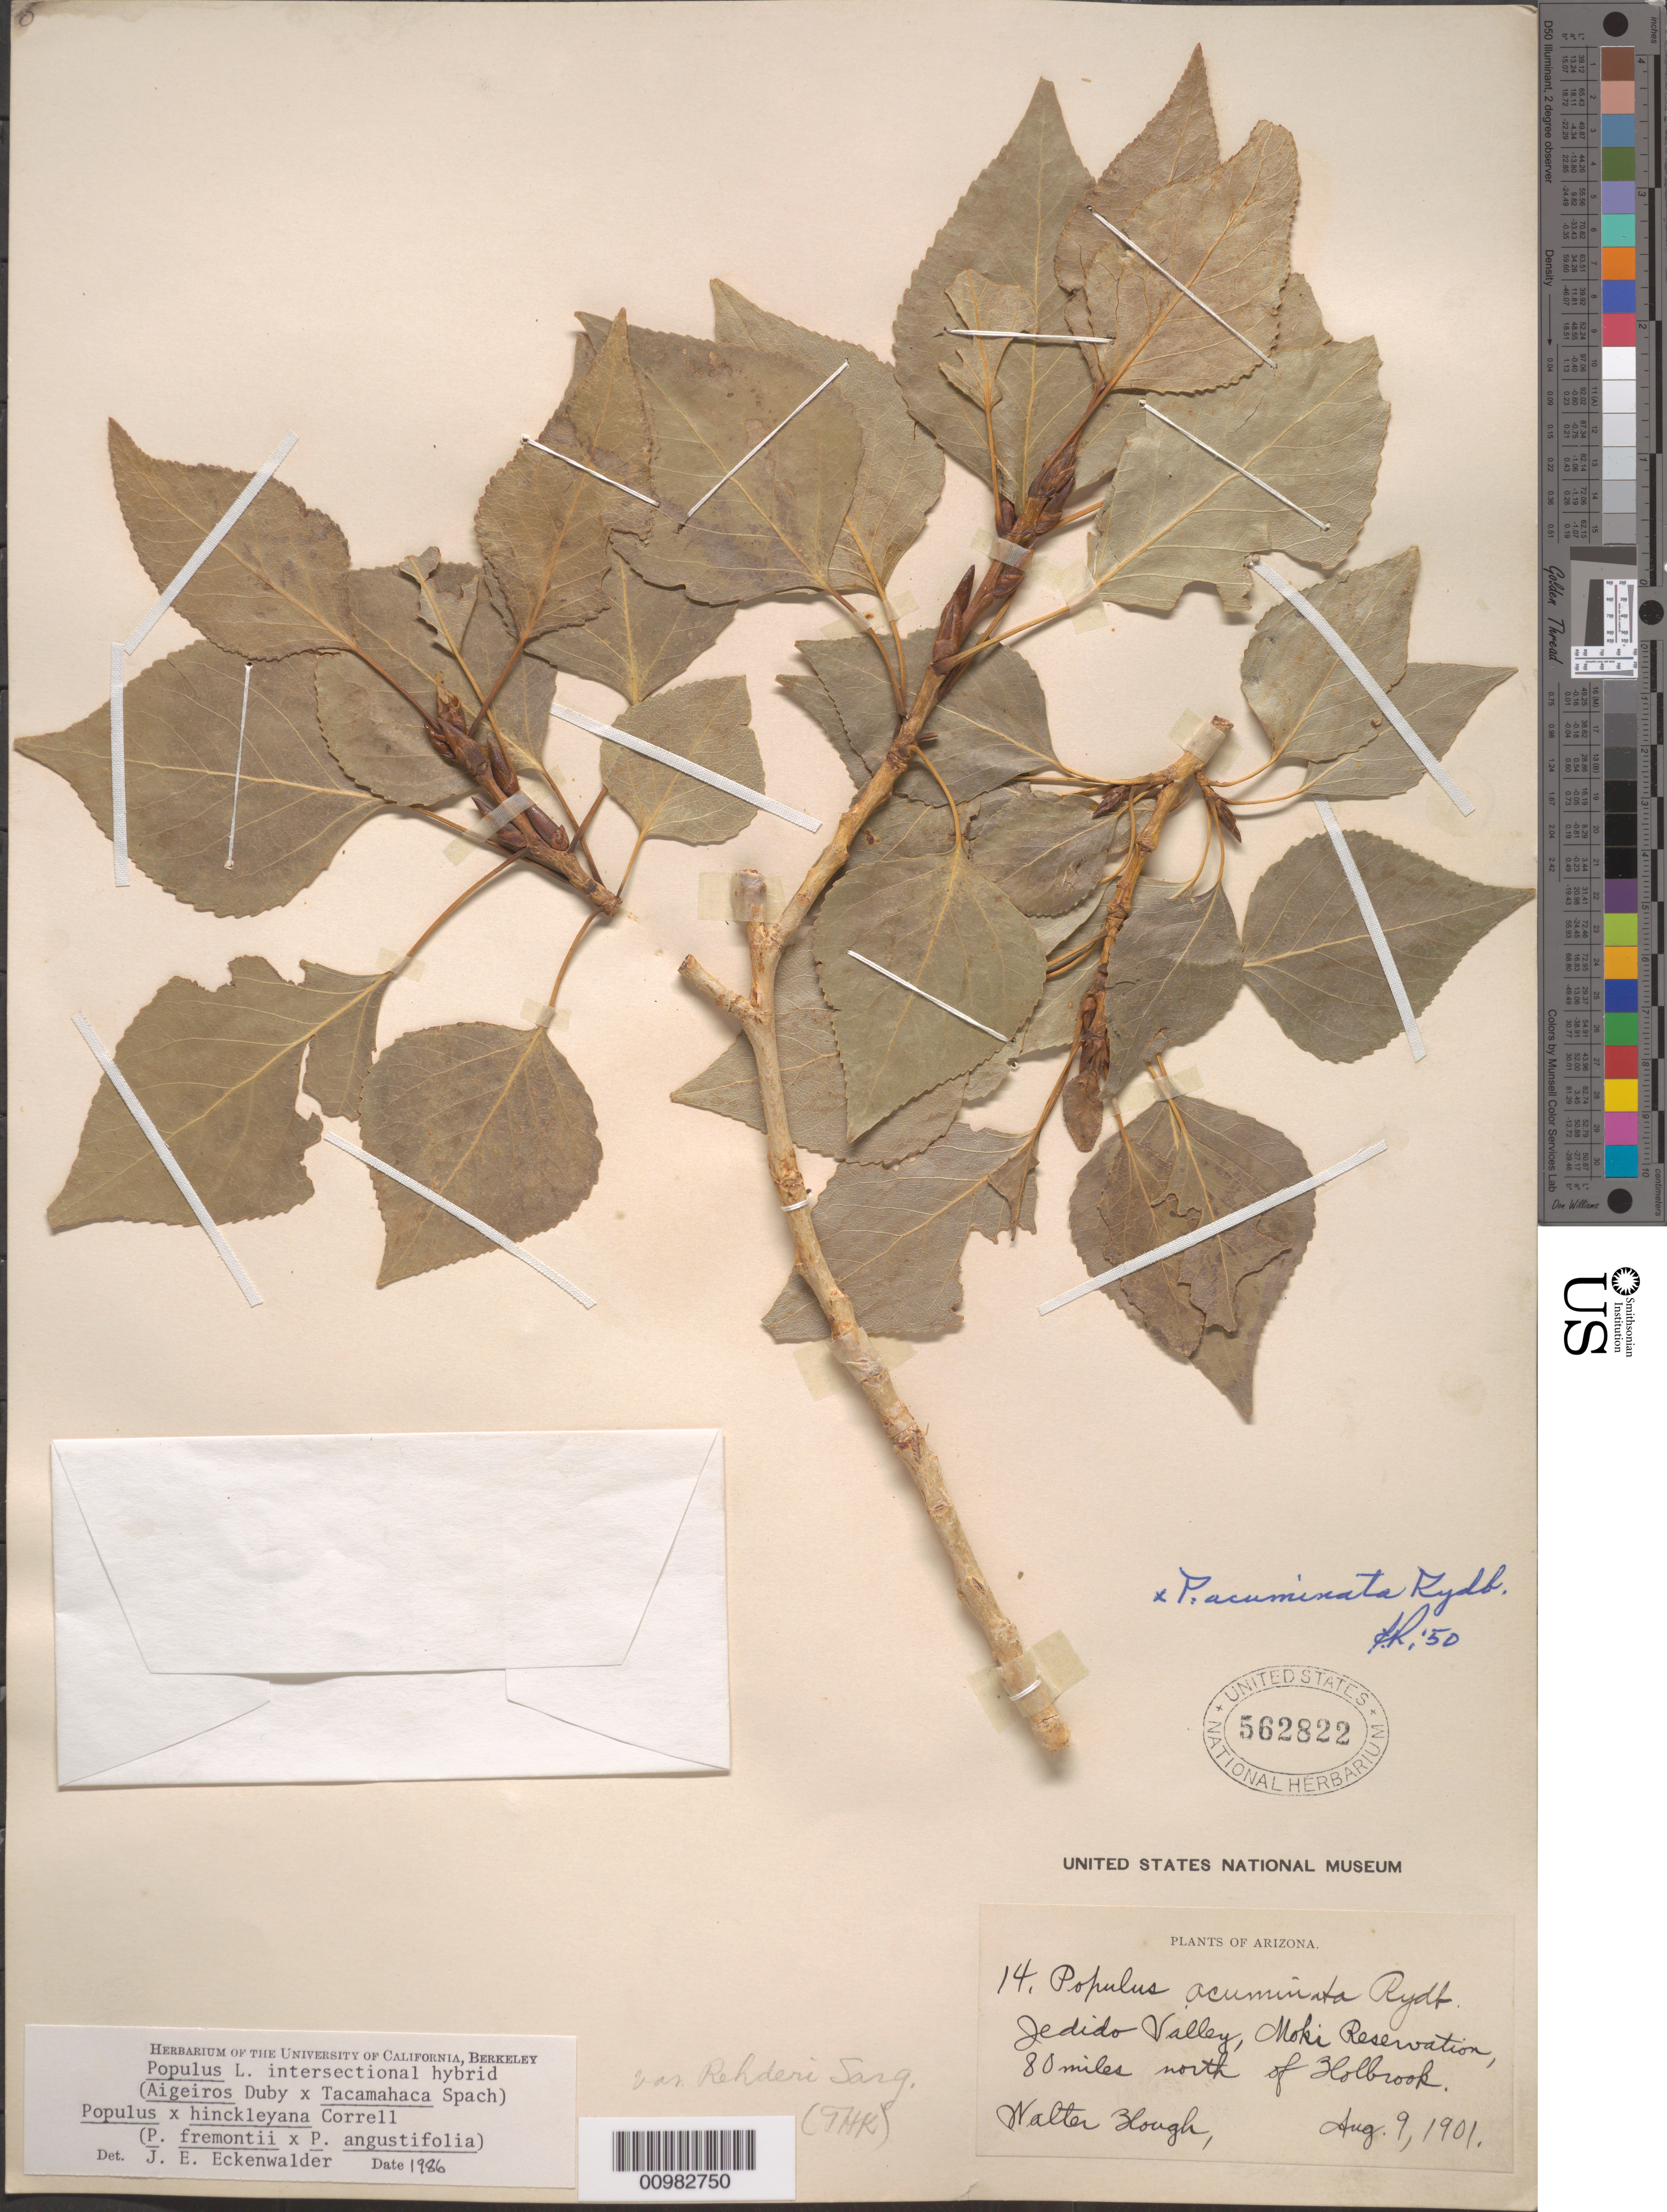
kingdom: Plantae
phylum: Tracheophyta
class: Magnoliopsida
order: Malpighiales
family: Salicaceae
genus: Populus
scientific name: Populus acuminata var. rehderi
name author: Sarg.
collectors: W. Hough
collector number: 14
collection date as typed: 09 Aug 1901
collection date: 1901-08-09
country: United States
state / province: Arizona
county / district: Navajo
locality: Jedido Valley, Moki Reservation 80 miles north of Holbrook.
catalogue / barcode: US 562822